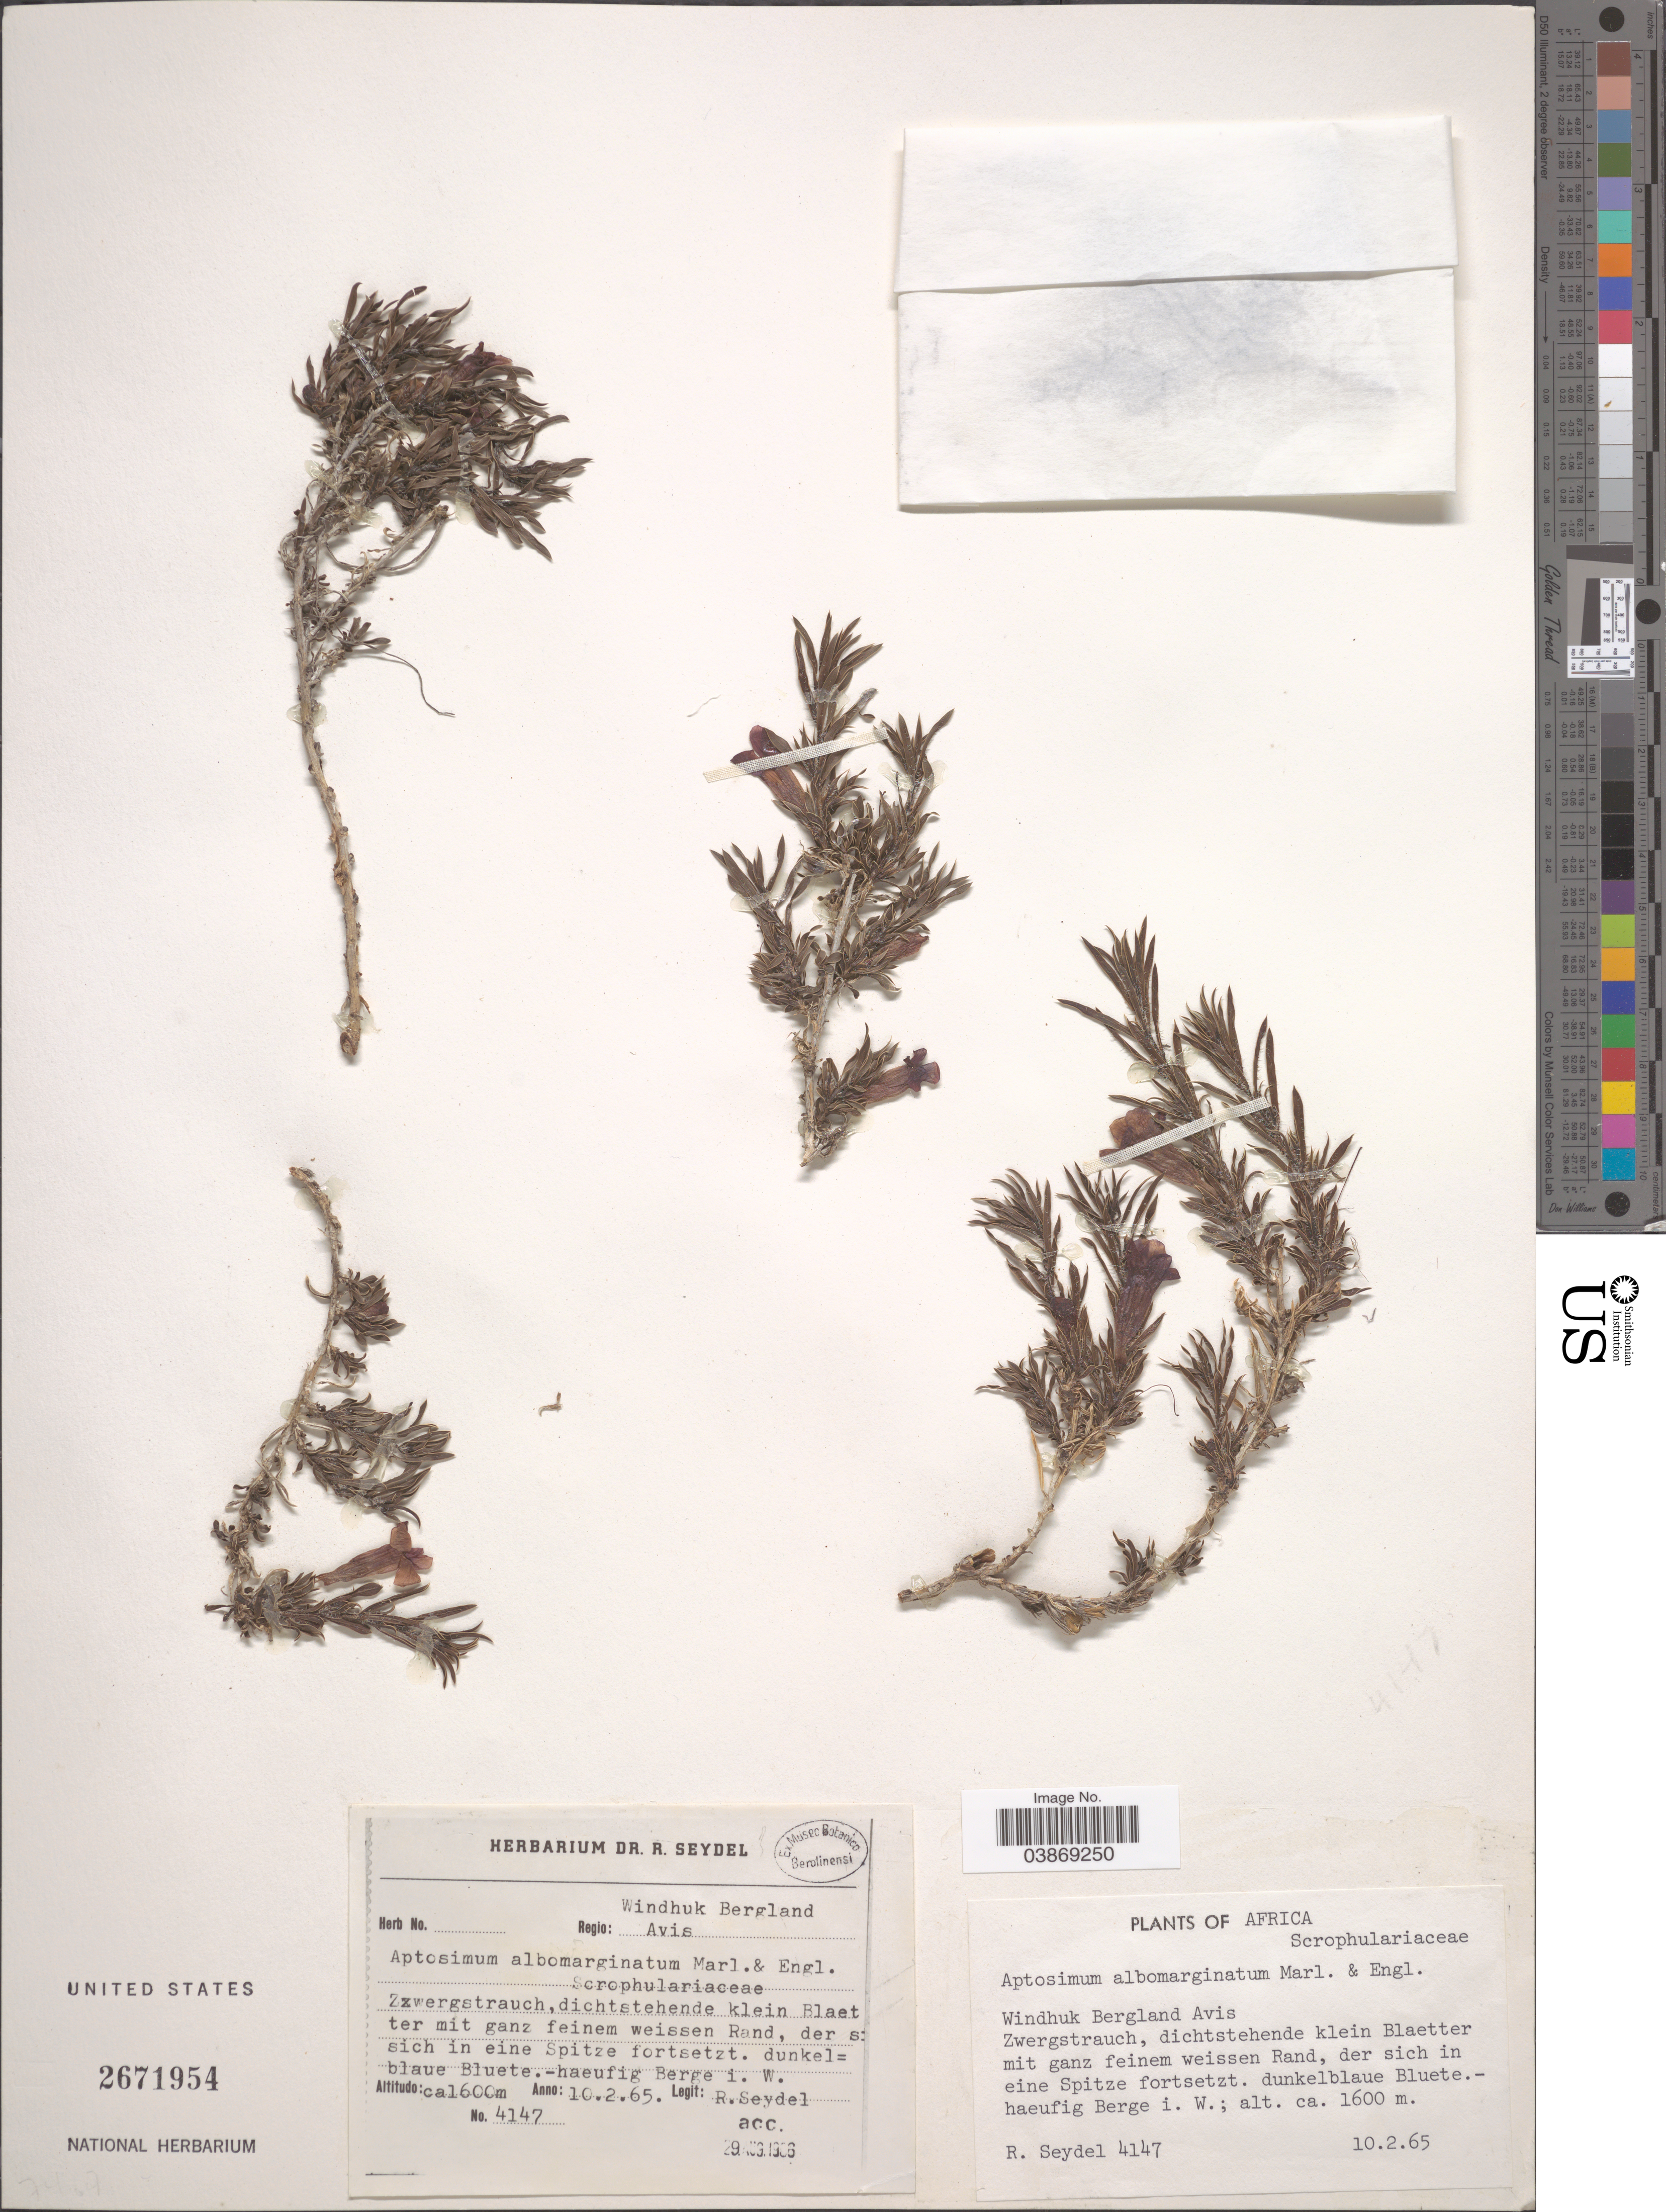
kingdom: Plantae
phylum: Tracheophyta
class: Magnoliopsida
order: Lamiales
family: Scrophulariaceae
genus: Aptosimum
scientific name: Aptosimum albomarginatum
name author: Marloth & Engl.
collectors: R. Seydel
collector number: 4147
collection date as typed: Transcribed d/m/y: 10/2/65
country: Namibia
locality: Windhuk Bergland. Regio: Avis. Africa.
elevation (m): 1600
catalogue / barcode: US 2671954